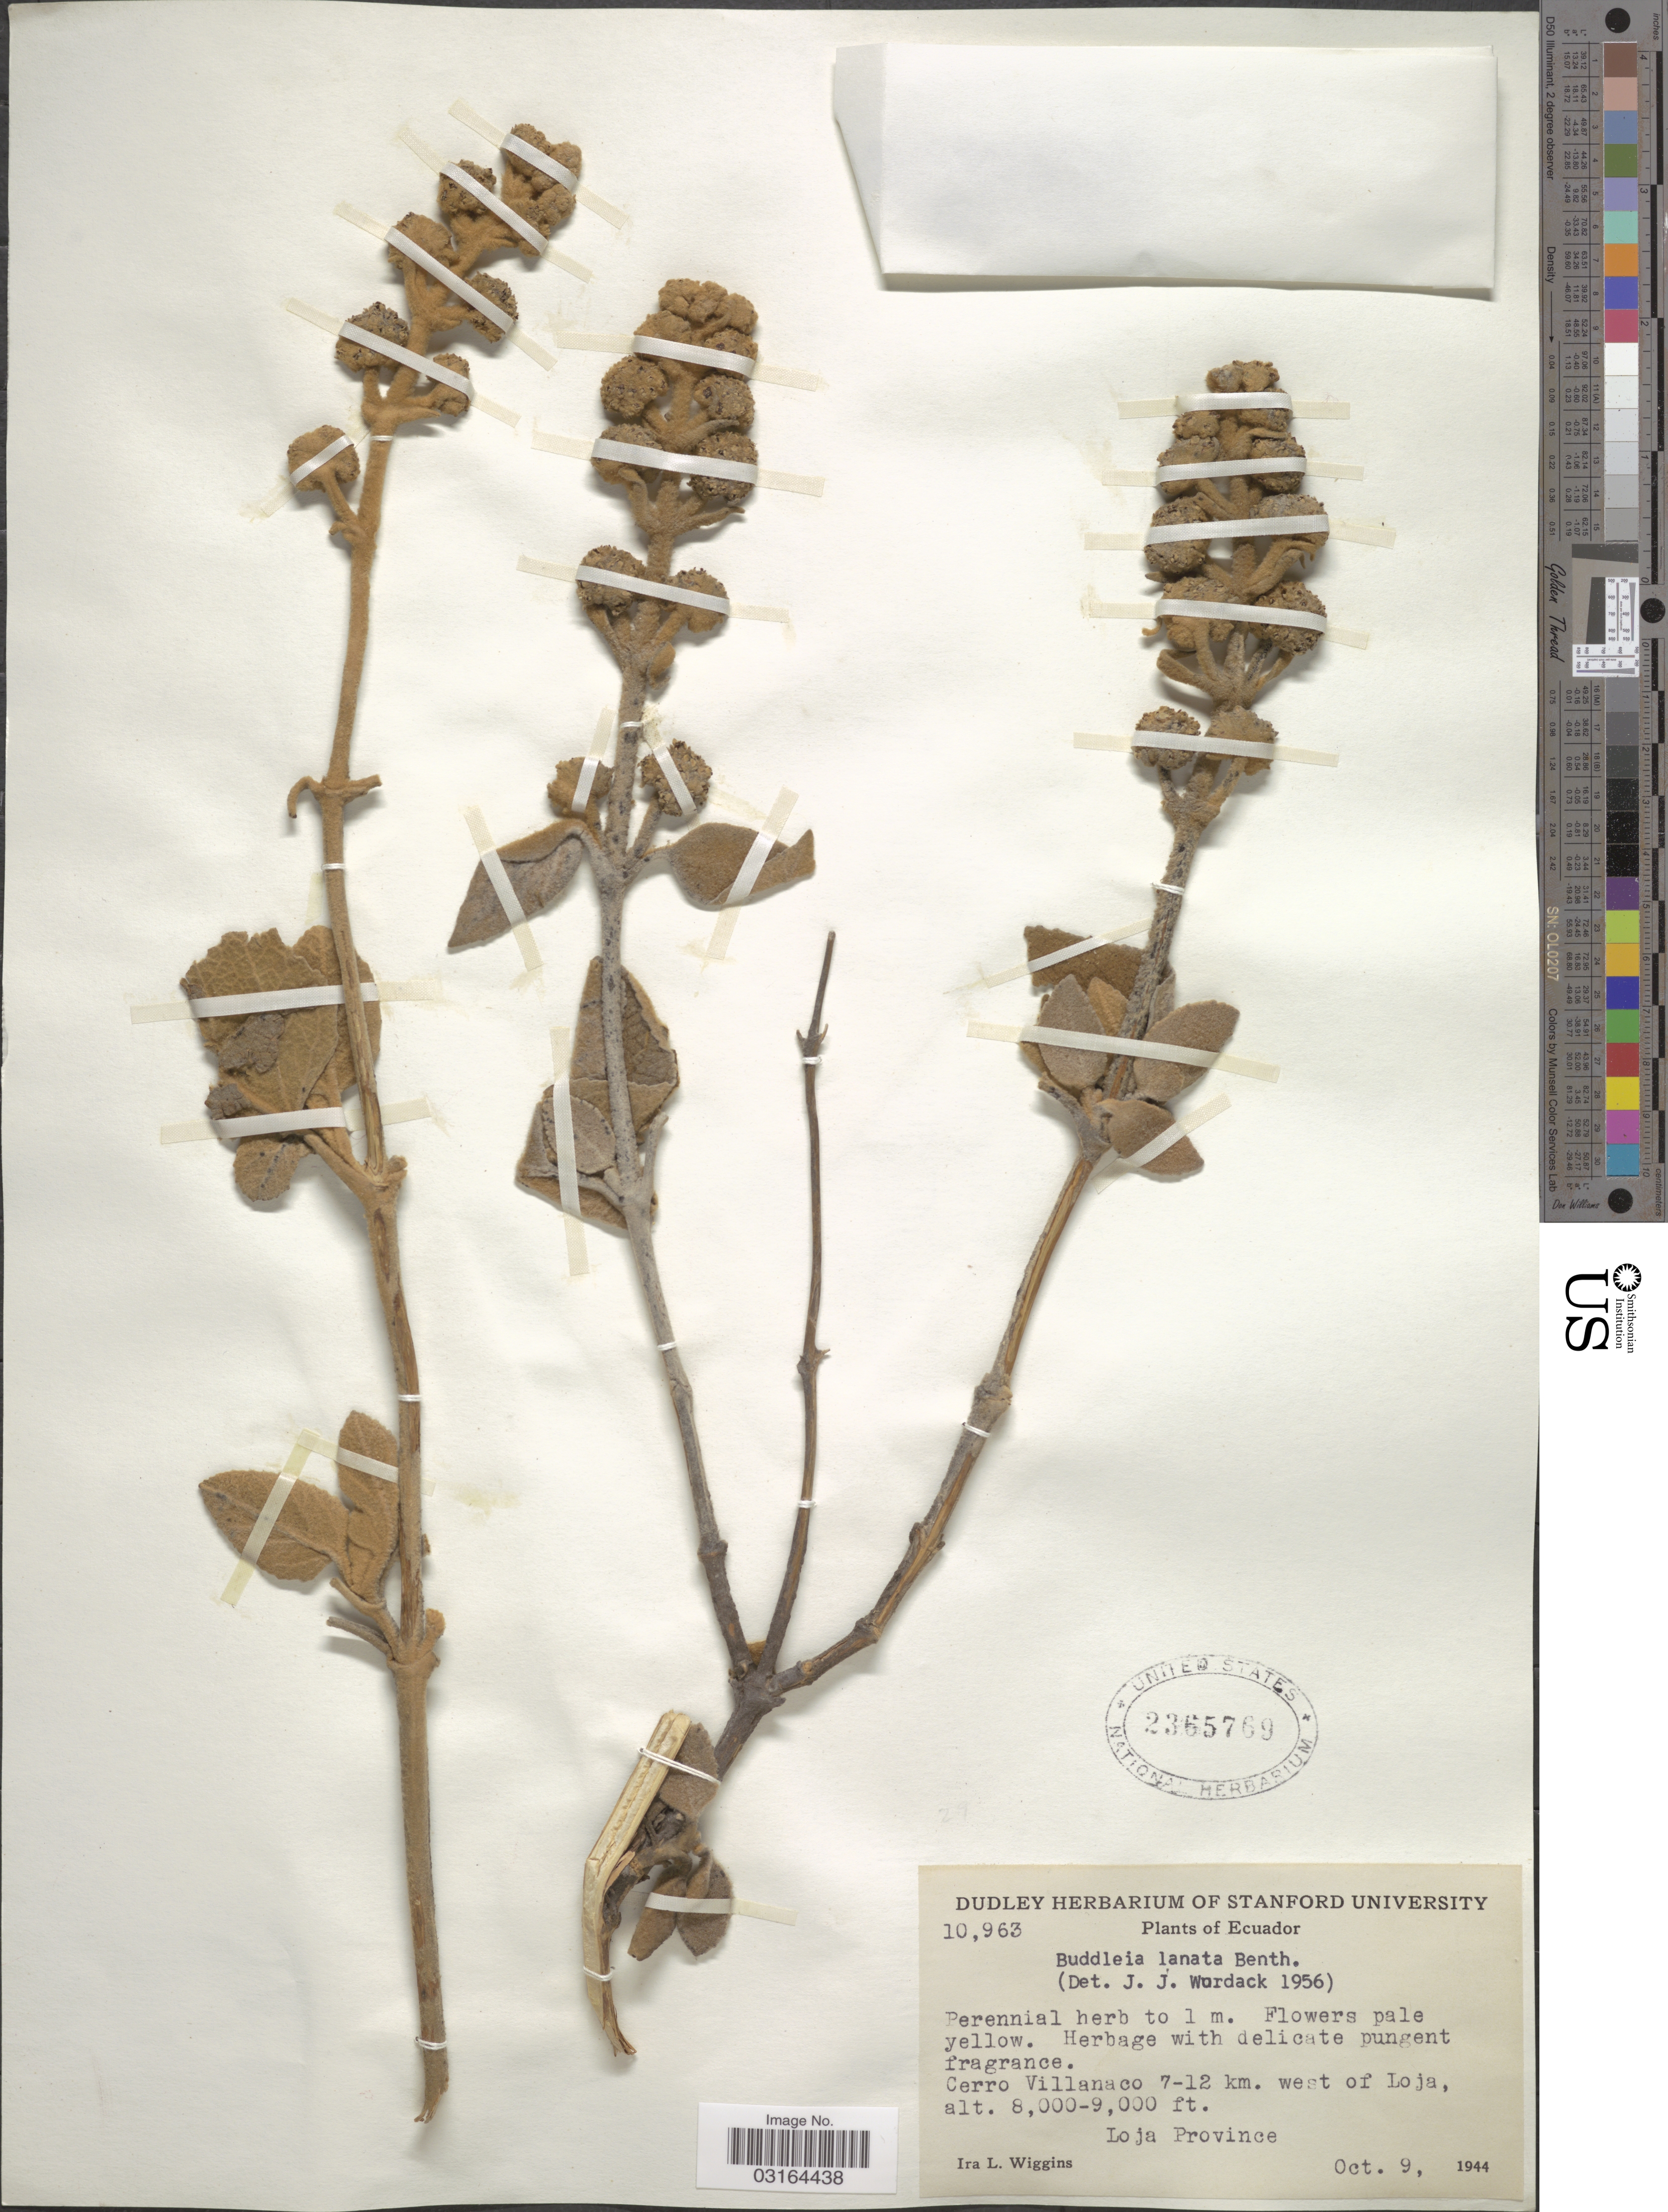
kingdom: Plantae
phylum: Tracheophyta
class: Magnoliopsida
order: Lamiales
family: Scrophulariaceae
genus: Buddleja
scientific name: Buddleja lanata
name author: Benth.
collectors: I. L. Wiggins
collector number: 10963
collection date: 1944-10-09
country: Ecuador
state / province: Loja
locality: Cerro Villanaco 7-12 km. west of Loja, Loja Province.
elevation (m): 2438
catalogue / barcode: US 2365769